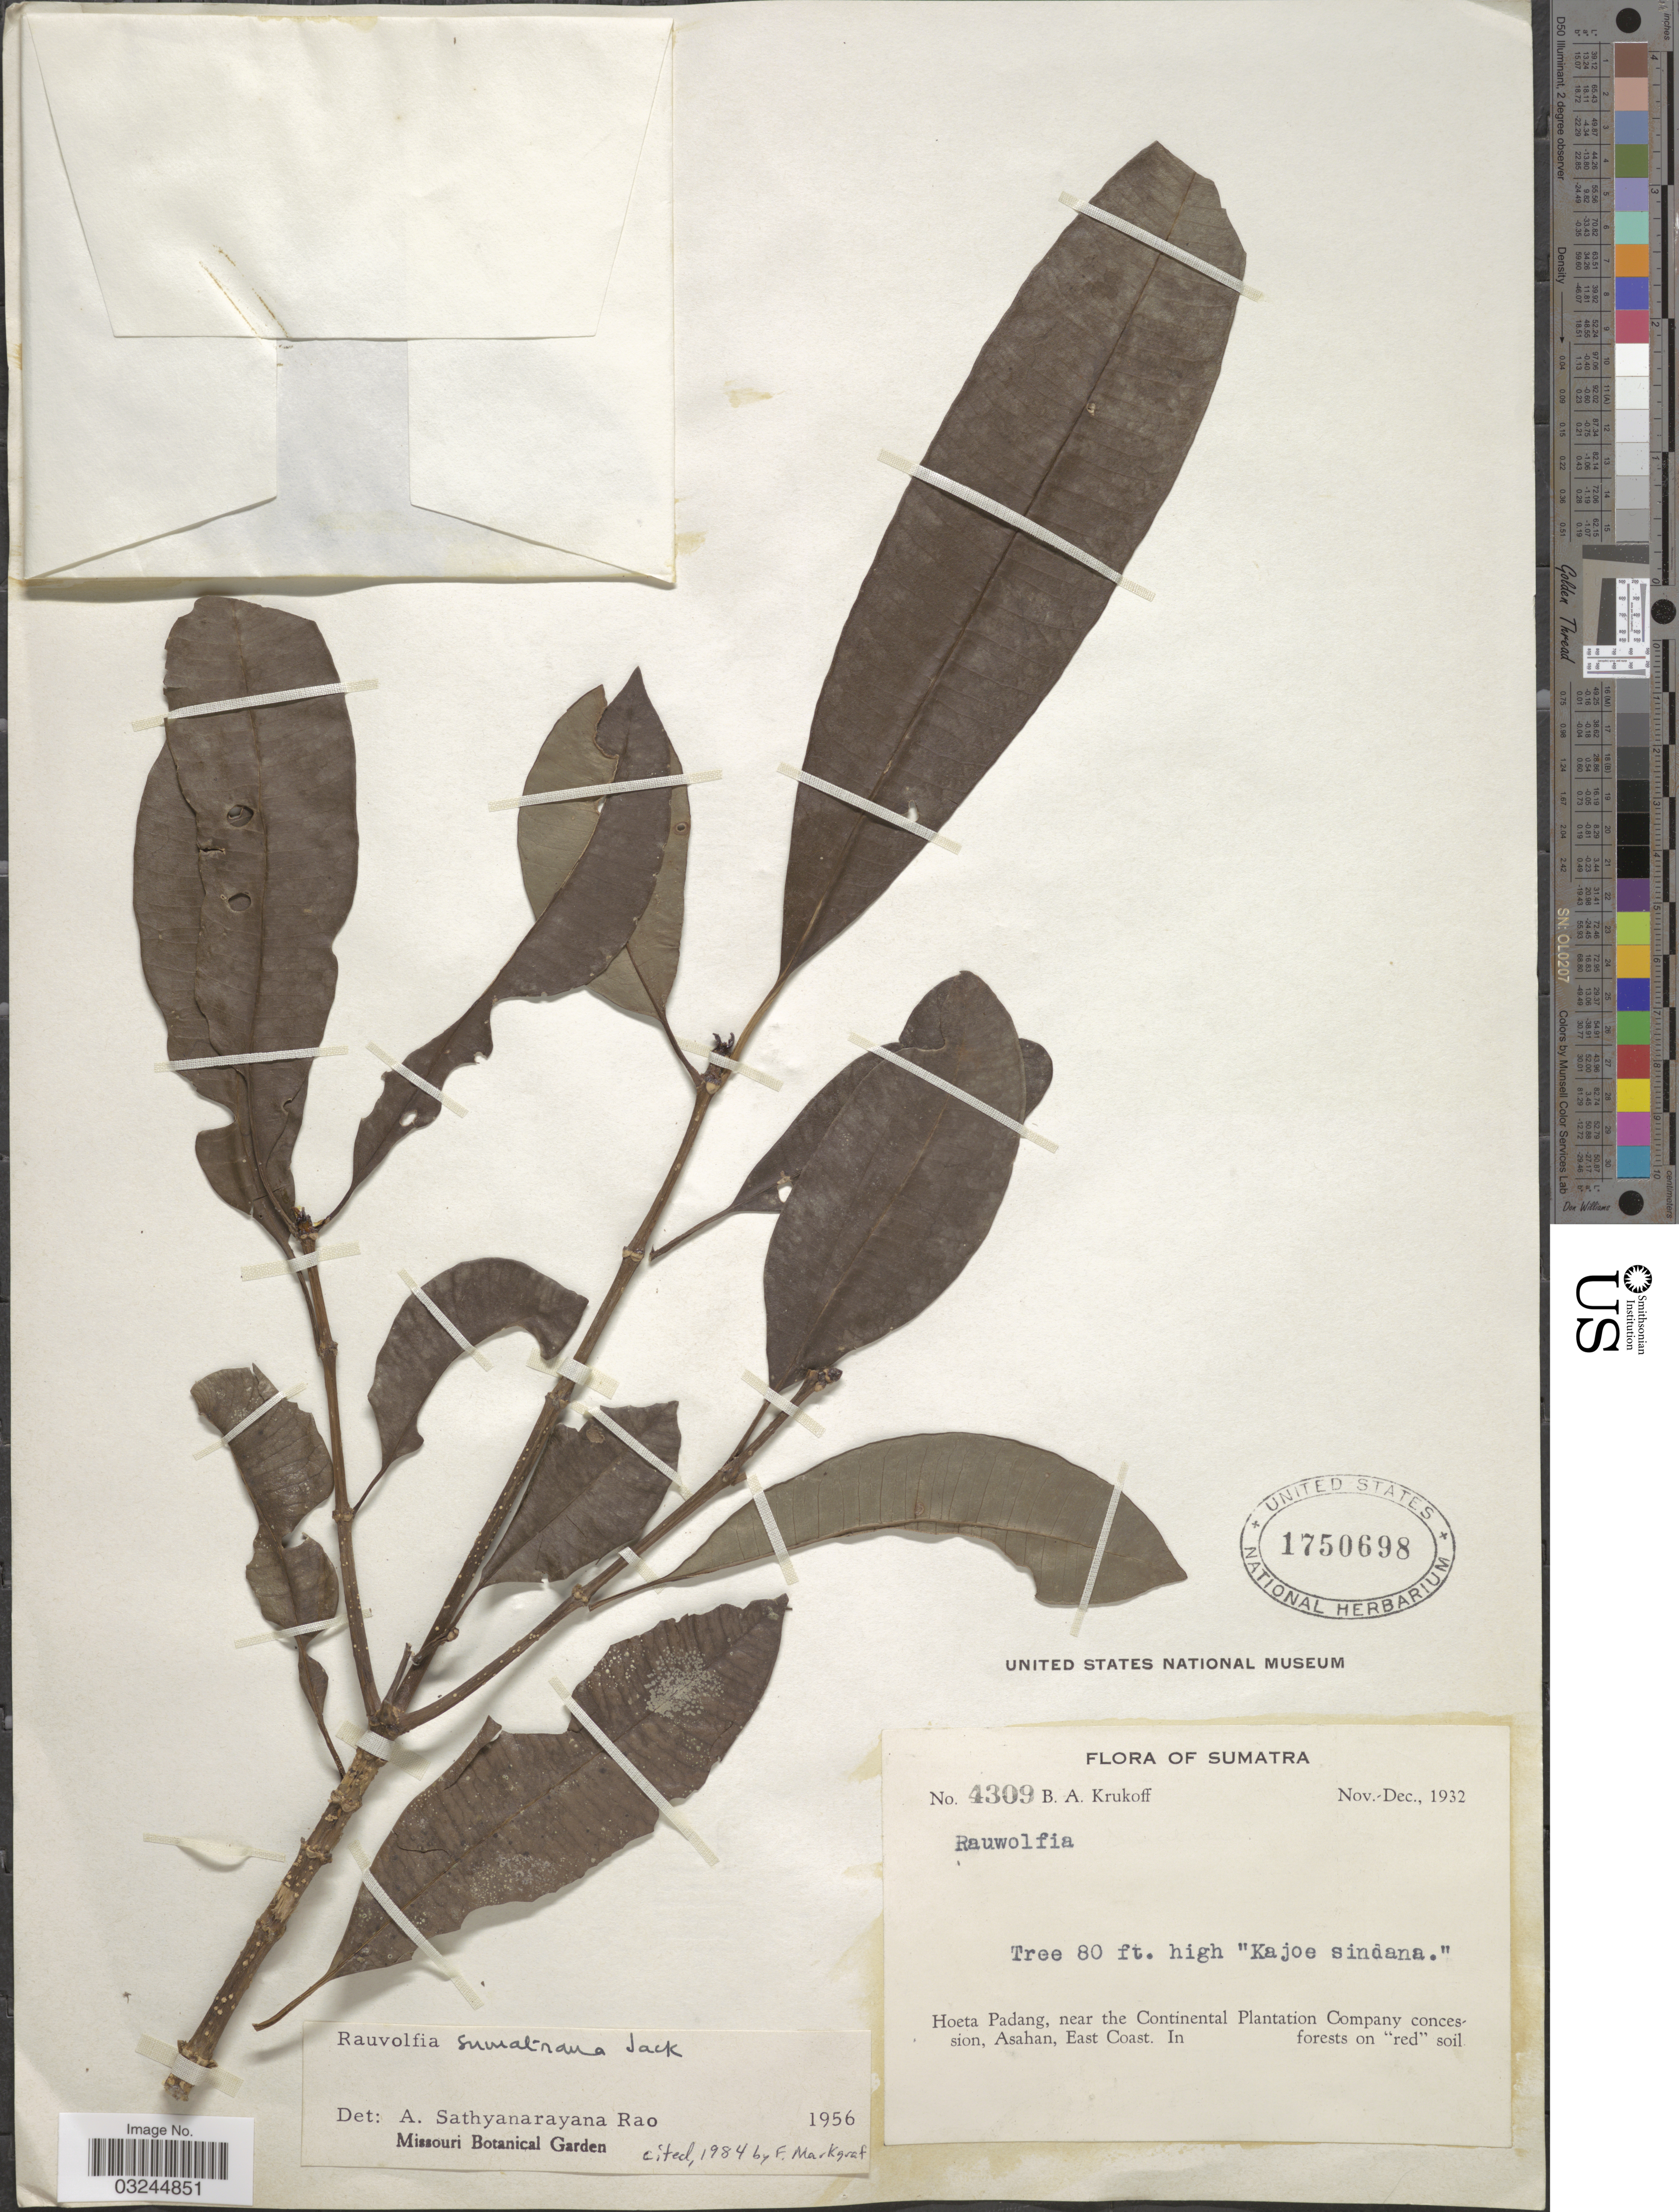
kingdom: Plantae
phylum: Tracheophyta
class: Magnoliopsida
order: Gentianales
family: Apocynaceae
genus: Rauvolfia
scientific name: Rauvolfia sumatrana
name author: Jack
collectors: B. A. Krukoff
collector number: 4309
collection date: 1932-11/1932-12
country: Indonesia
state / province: Sumatra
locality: Hoeta Padang, near the Continental Plantation Company concession, Asahan, East Coast.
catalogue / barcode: US 1750698